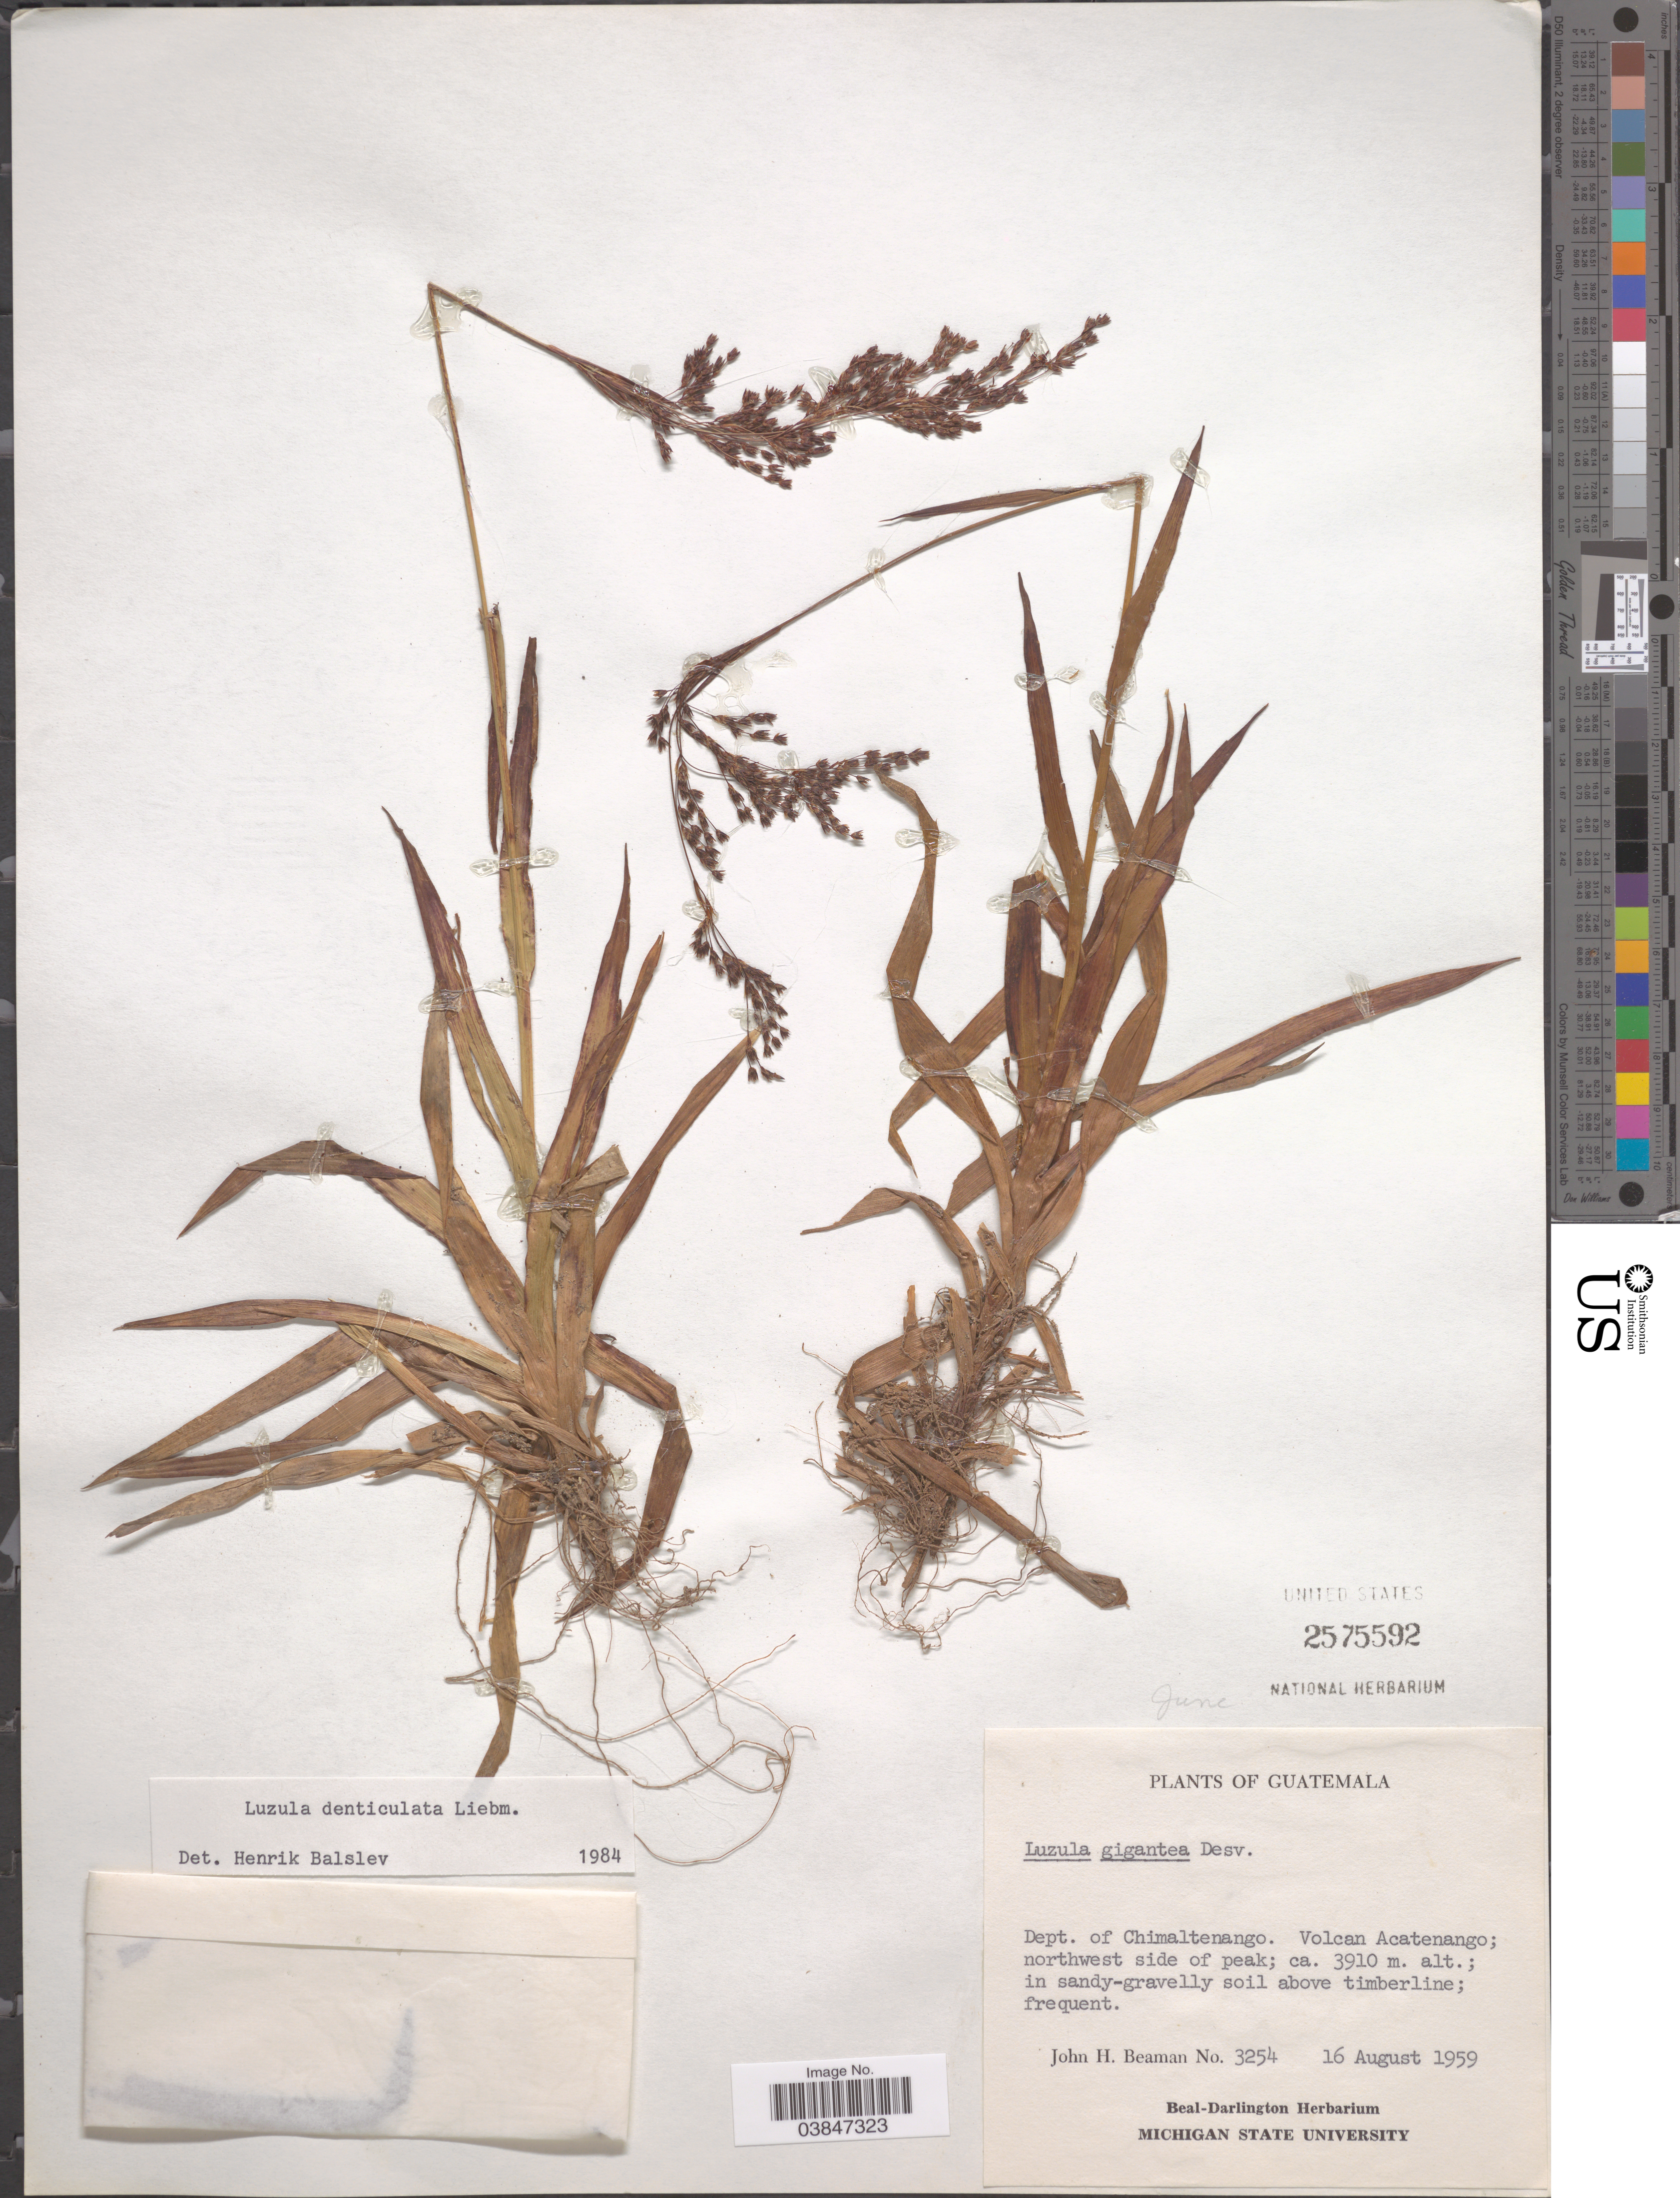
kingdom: Plantae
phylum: Tracheophyta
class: Liliopsida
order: Poales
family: Juncaceae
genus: Luzula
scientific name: Luzula denticulata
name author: Liebm.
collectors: J. H. Beaman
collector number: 3254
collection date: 1959-08-16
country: Guatemala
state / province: Chimaltenango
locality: Dept. of Chimaltenango. Volcan Acatenango; northwest side of peak.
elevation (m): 3910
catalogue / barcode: US 2575592